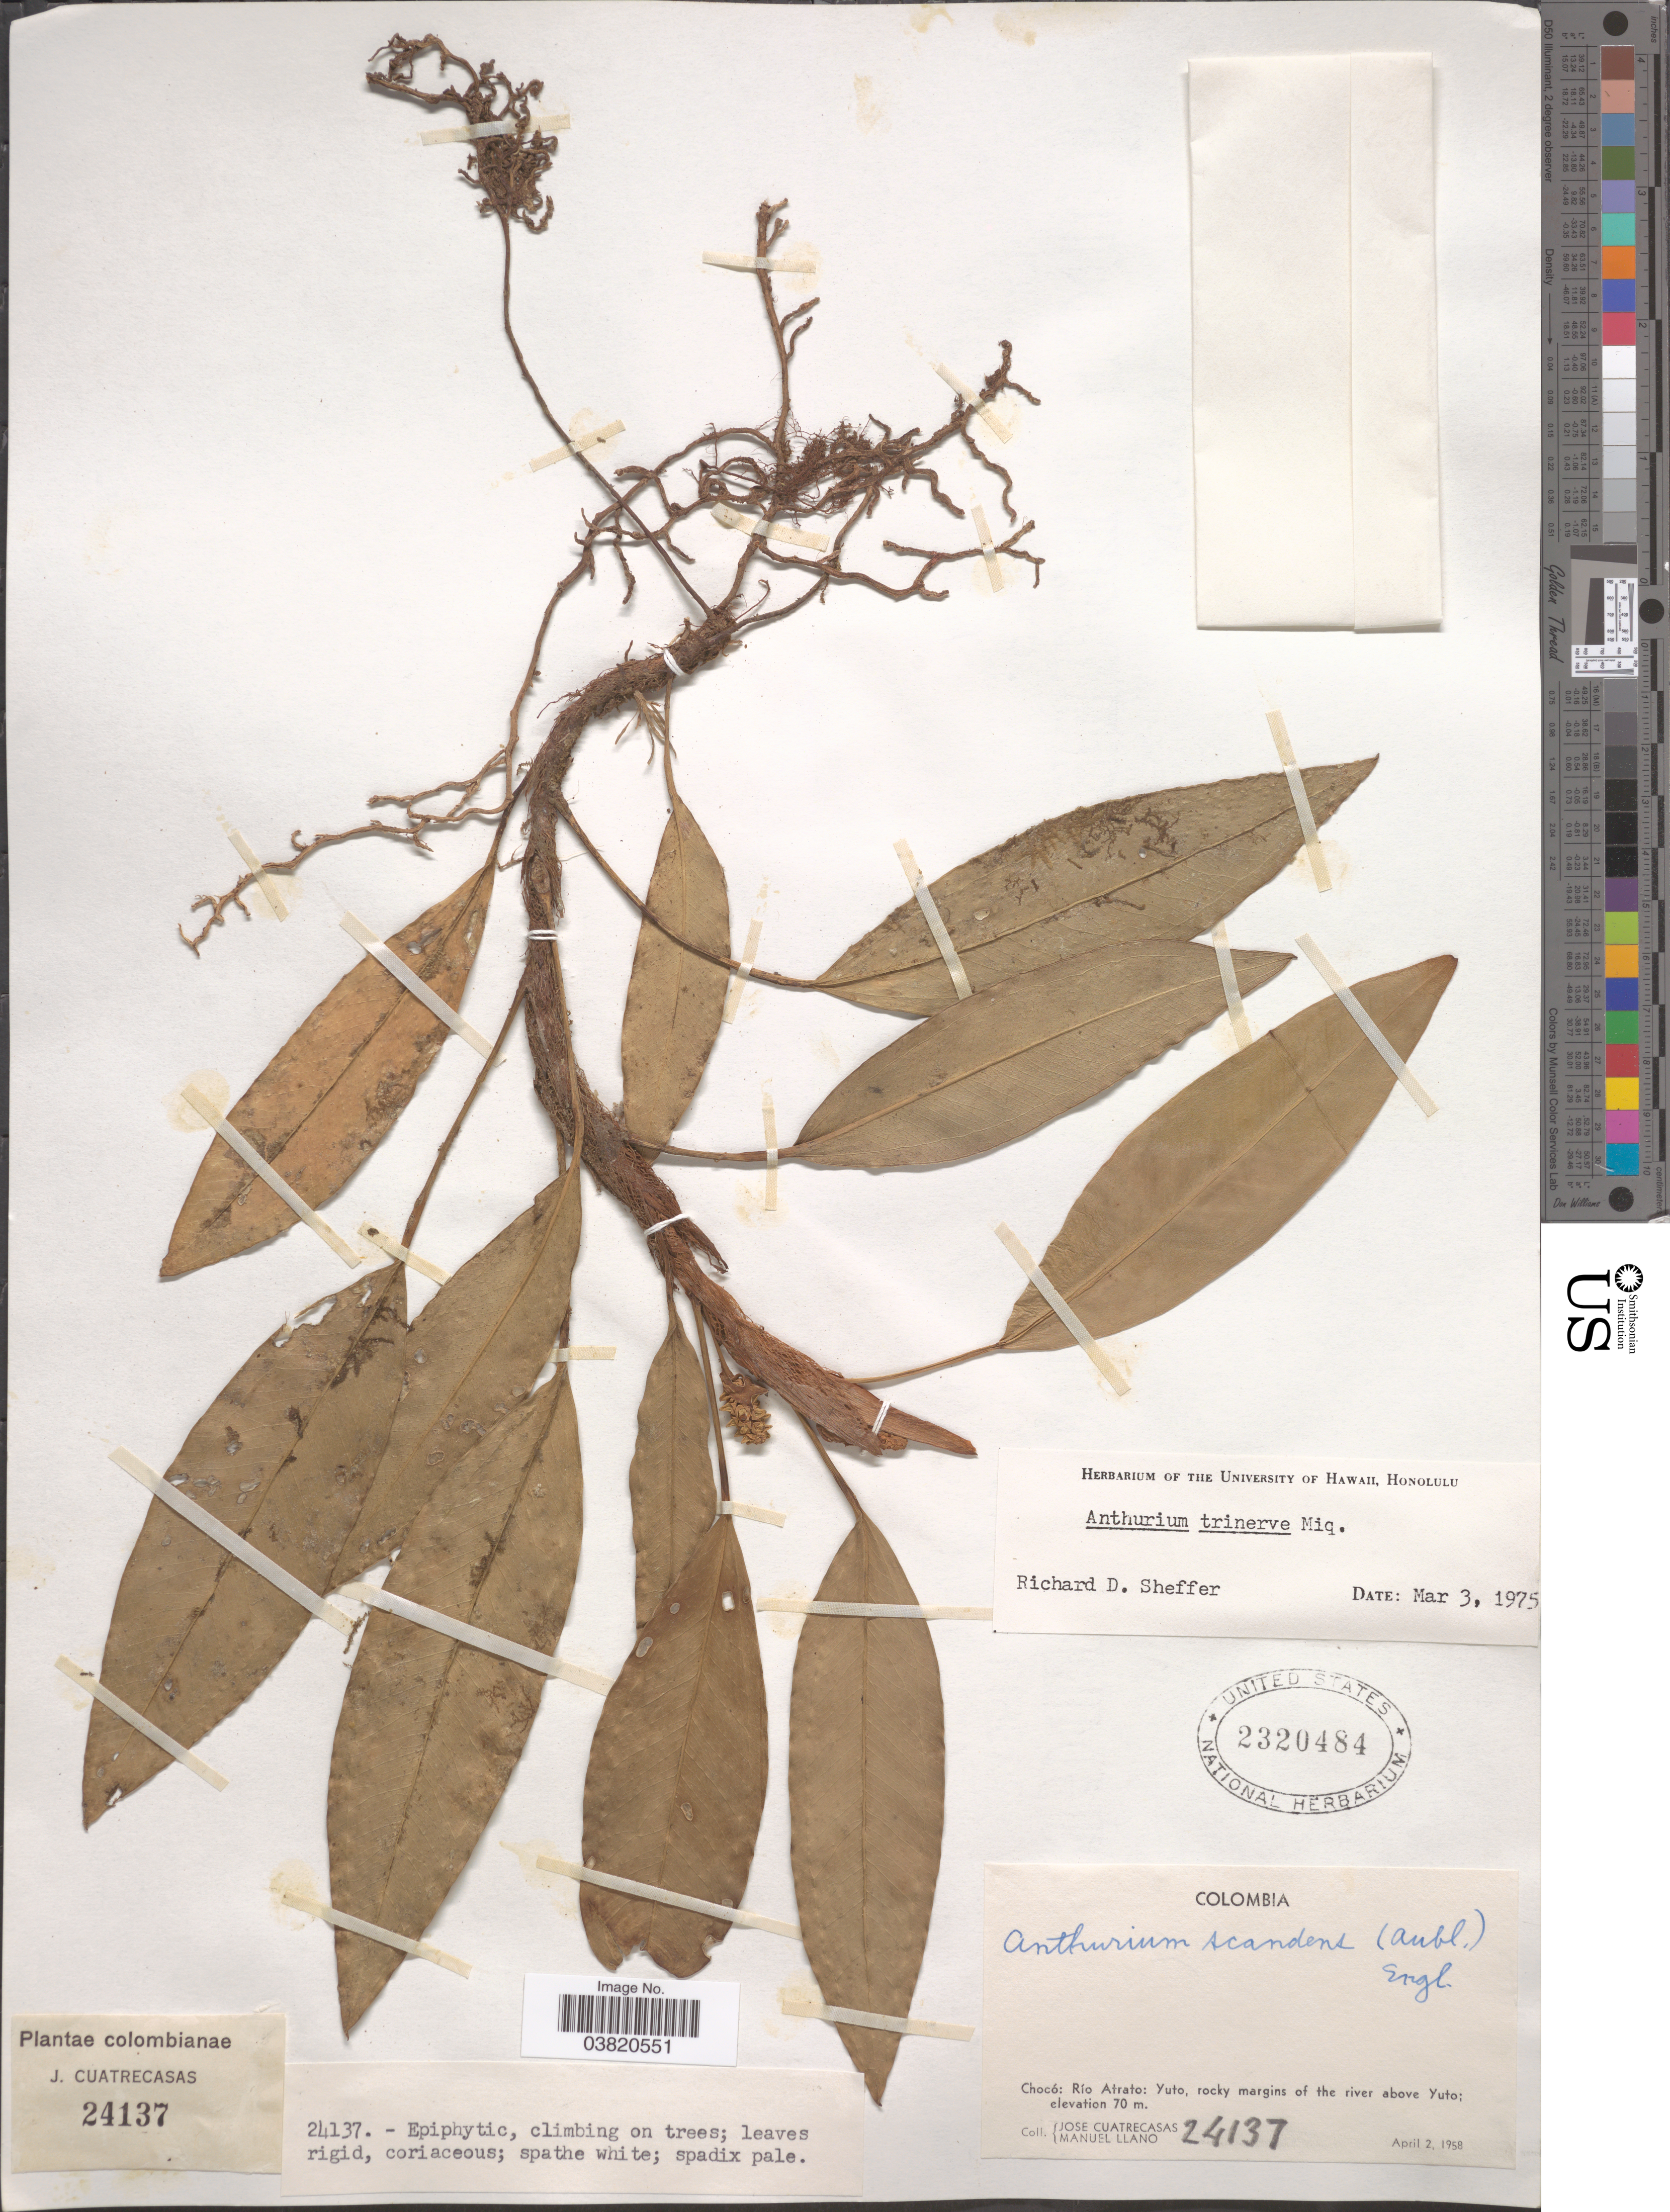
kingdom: Plantae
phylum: Tracheophyta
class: Liliopsida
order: Alismatales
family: Araceae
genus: Anthurium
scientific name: Anthurium trinerve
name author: Miq.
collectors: J. Cuatrecasas & M. Llano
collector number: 24137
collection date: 1958-04-02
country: Colombia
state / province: Chocó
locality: Río Atrato: Yuto, rocky margins of the river above Yuto.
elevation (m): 70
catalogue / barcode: US 2320484